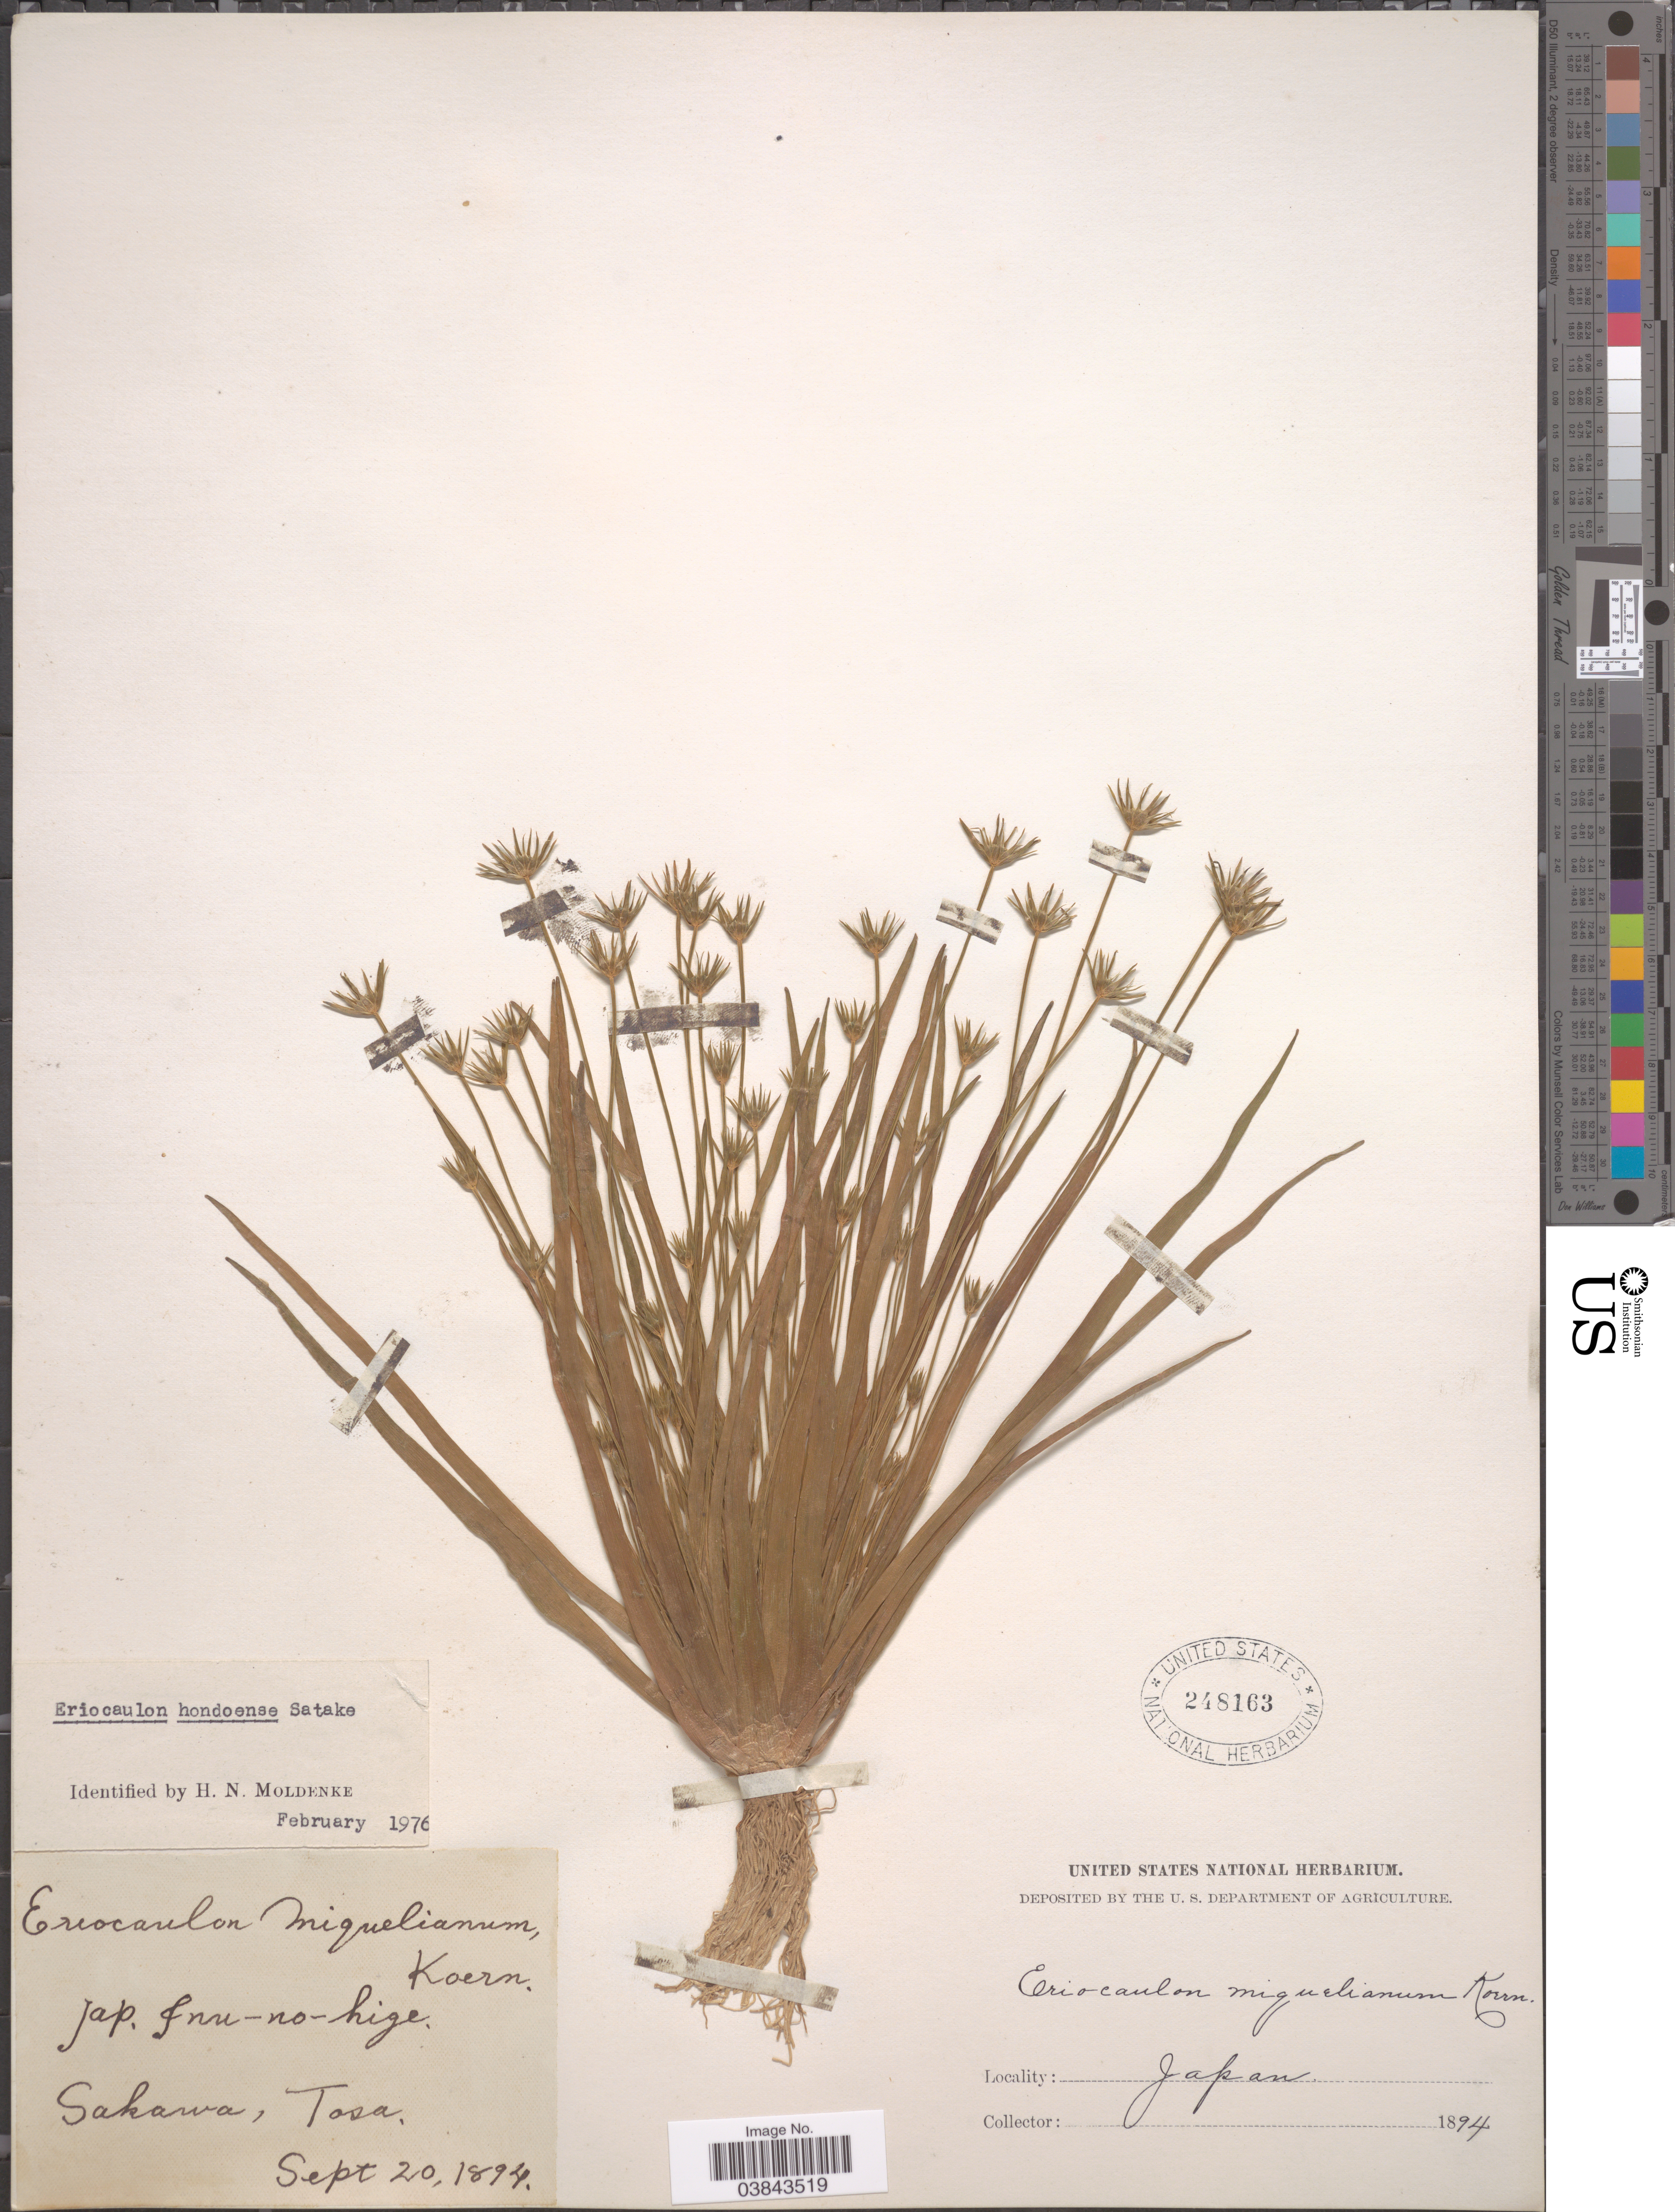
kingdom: Plantae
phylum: Tracheophyta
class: Liliopsida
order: Poales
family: Eriocaulaceae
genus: Eriocaulon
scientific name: Eriocaulon hondoense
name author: Satake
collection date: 1894-09-20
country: Japan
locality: Sakawa, Tosa.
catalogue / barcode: US 248163